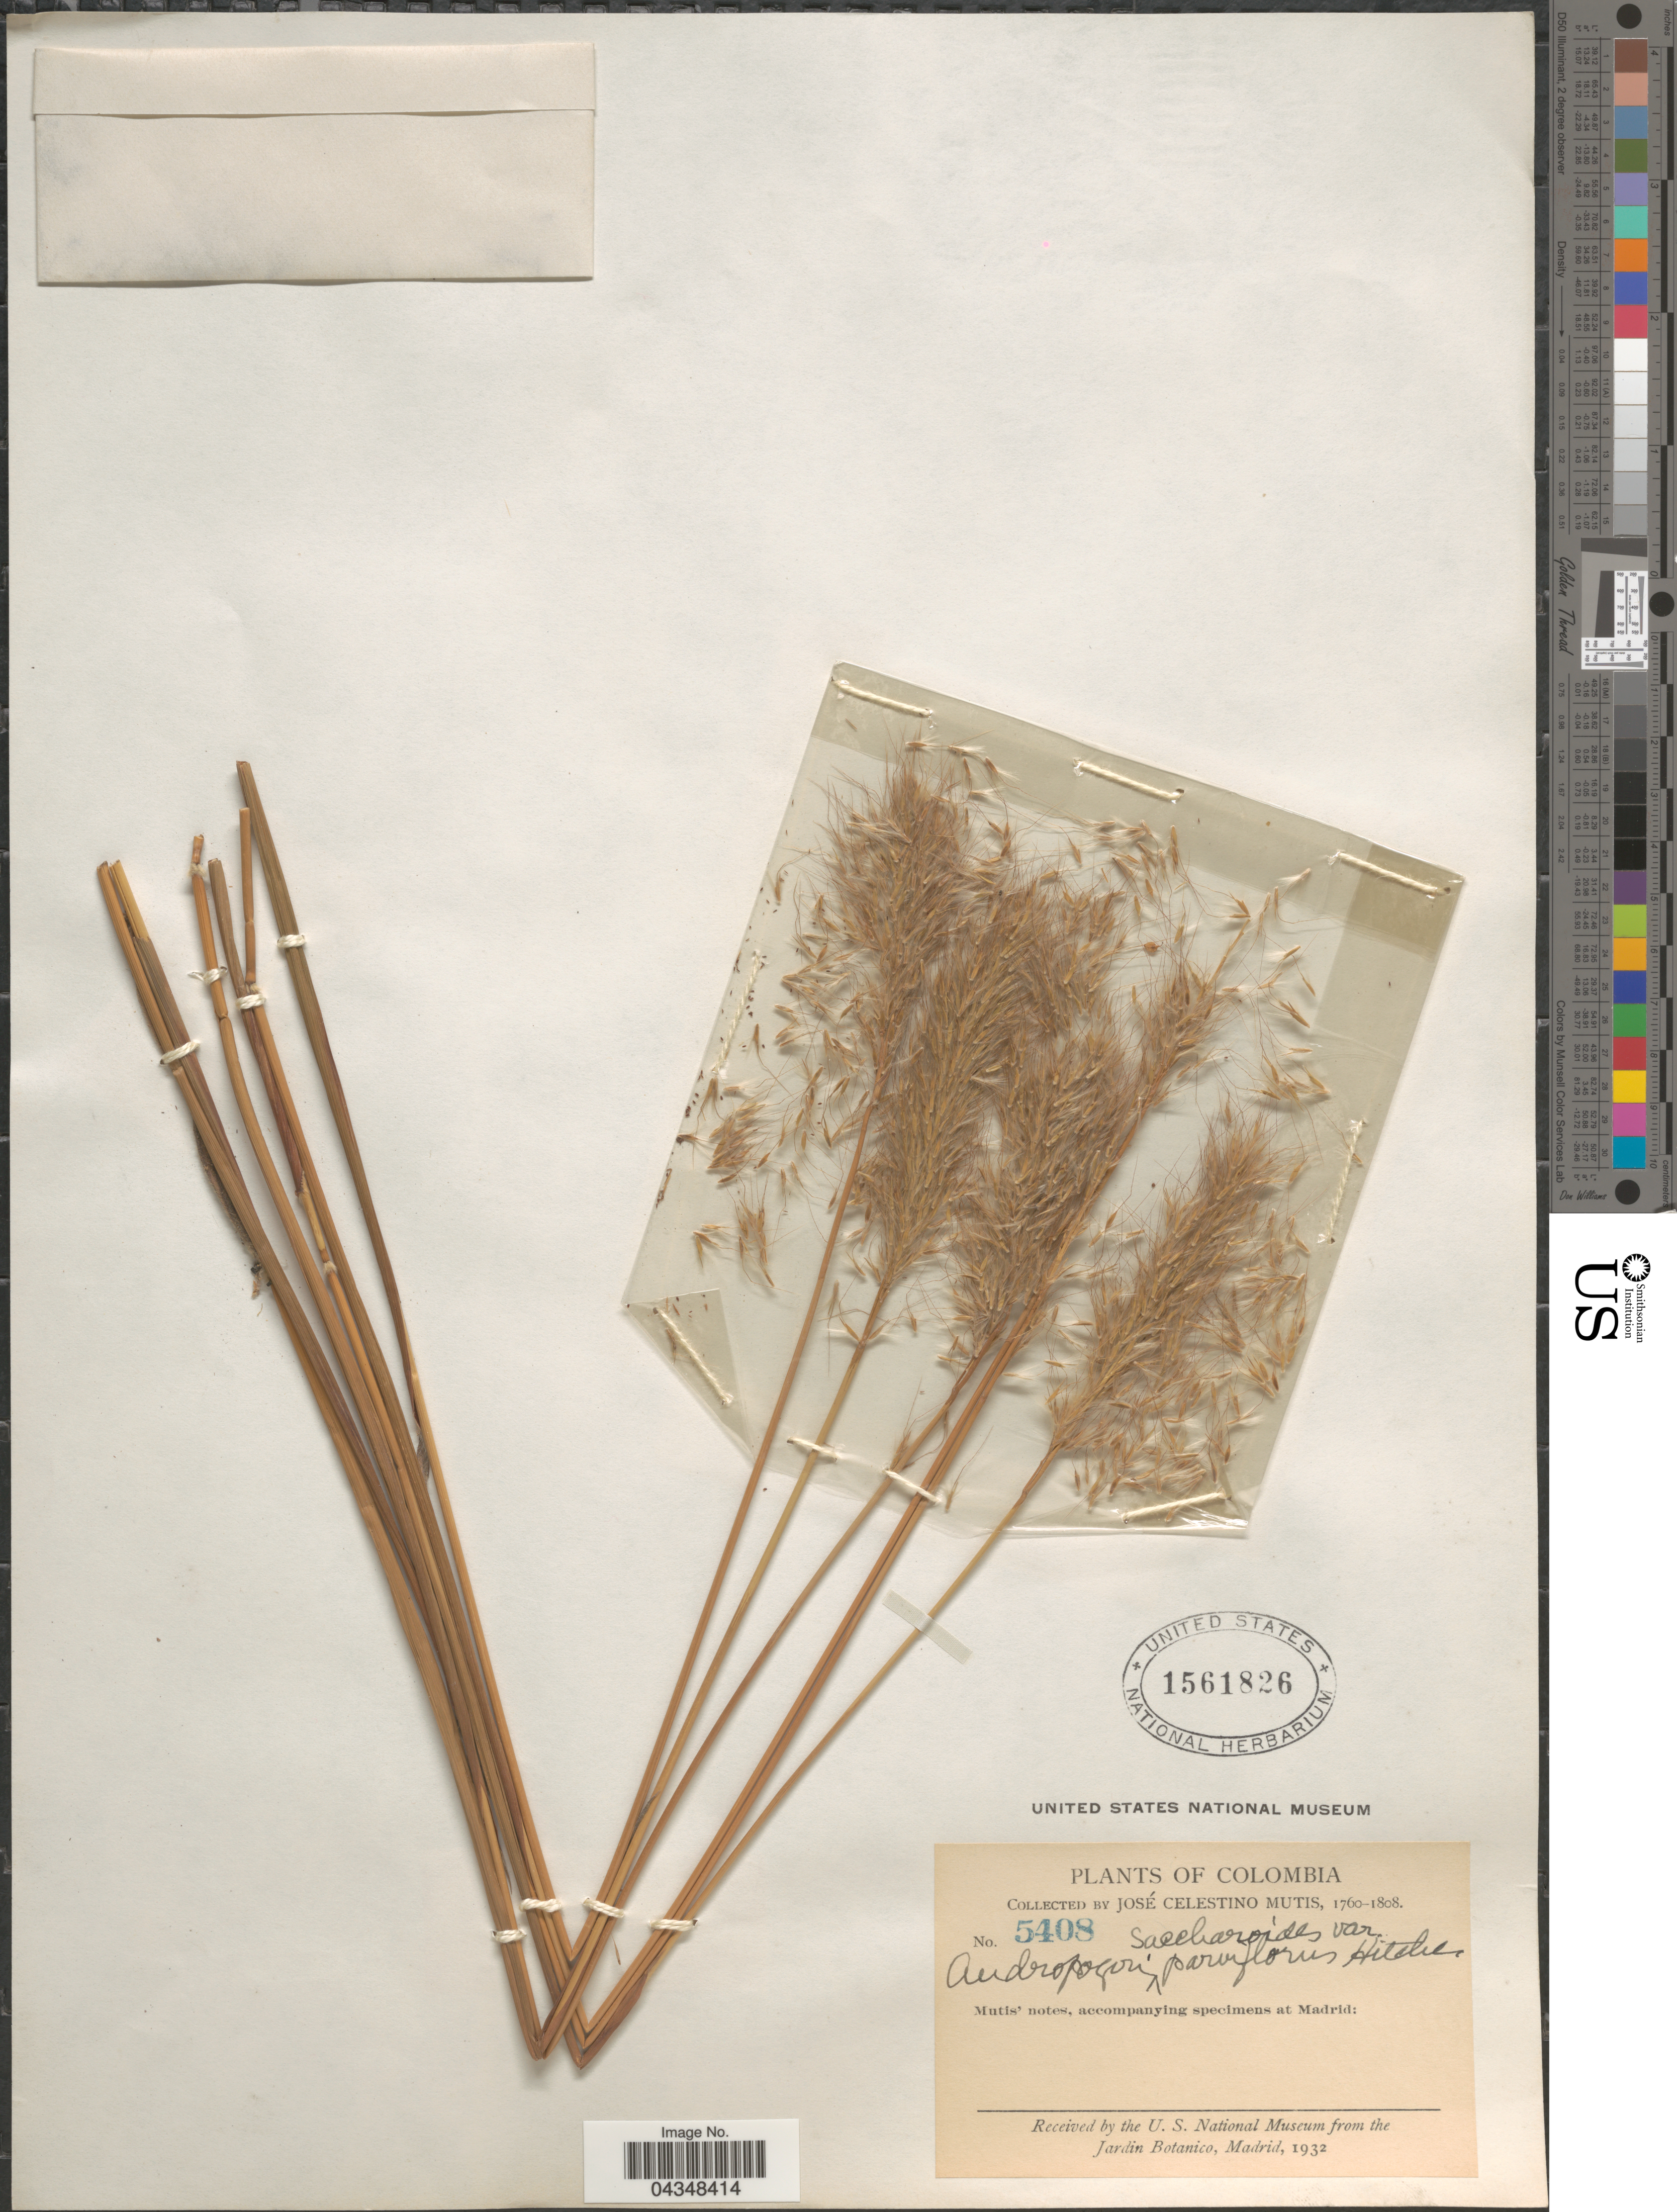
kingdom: Plantae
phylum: Tracheophyta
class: Liliopsida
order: Poales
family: Poaceae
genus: Bothriochloa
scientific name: Bothriochloa saccharoides var. parvispicula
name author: (Hitchc.) Tovar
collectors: J. C. B. Mutis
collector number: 5408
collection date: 1760/1808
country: Colombia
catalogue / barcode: US 1561826